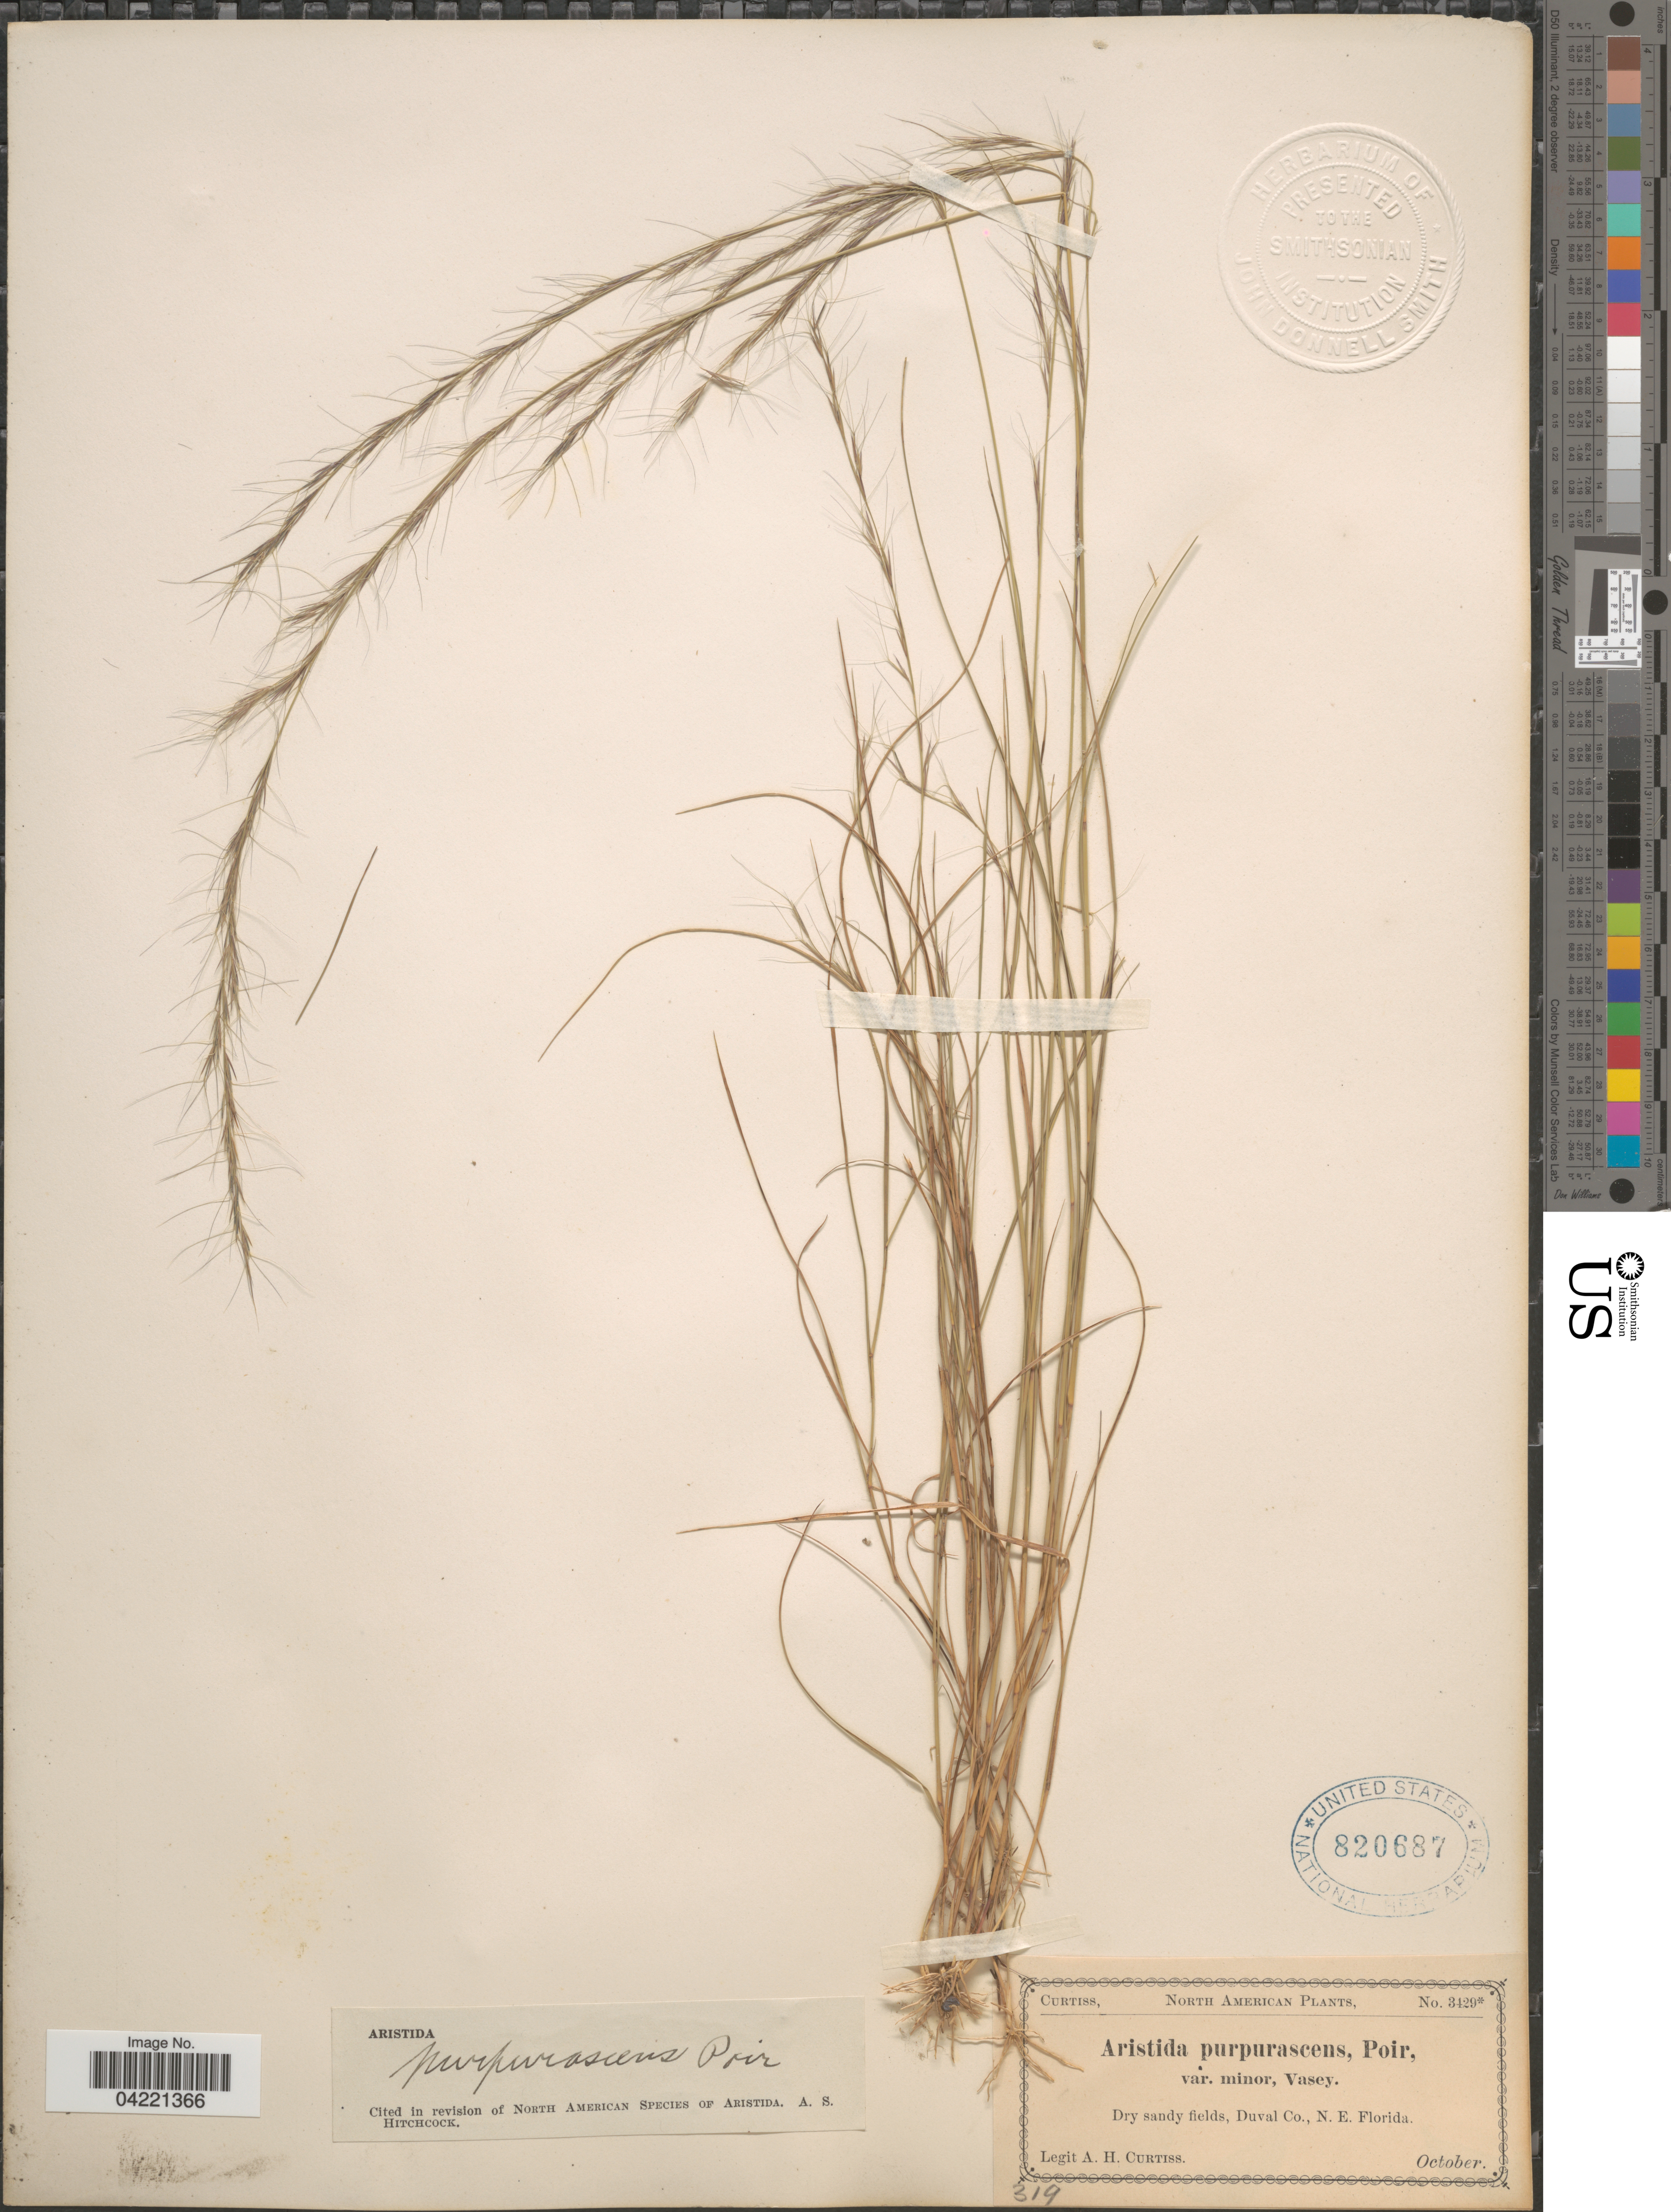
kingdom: Plantae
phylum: Tracheophyta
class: Liliopsida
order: Poales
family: Poaceae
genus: Aristida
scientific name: Aristida purpurascens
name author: Poir.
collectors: A. H. Curtiss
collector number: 3429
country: United States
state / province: Florida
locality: Dry sandy fields, Duval Co., N. E. Florida.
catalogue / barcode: US 820687